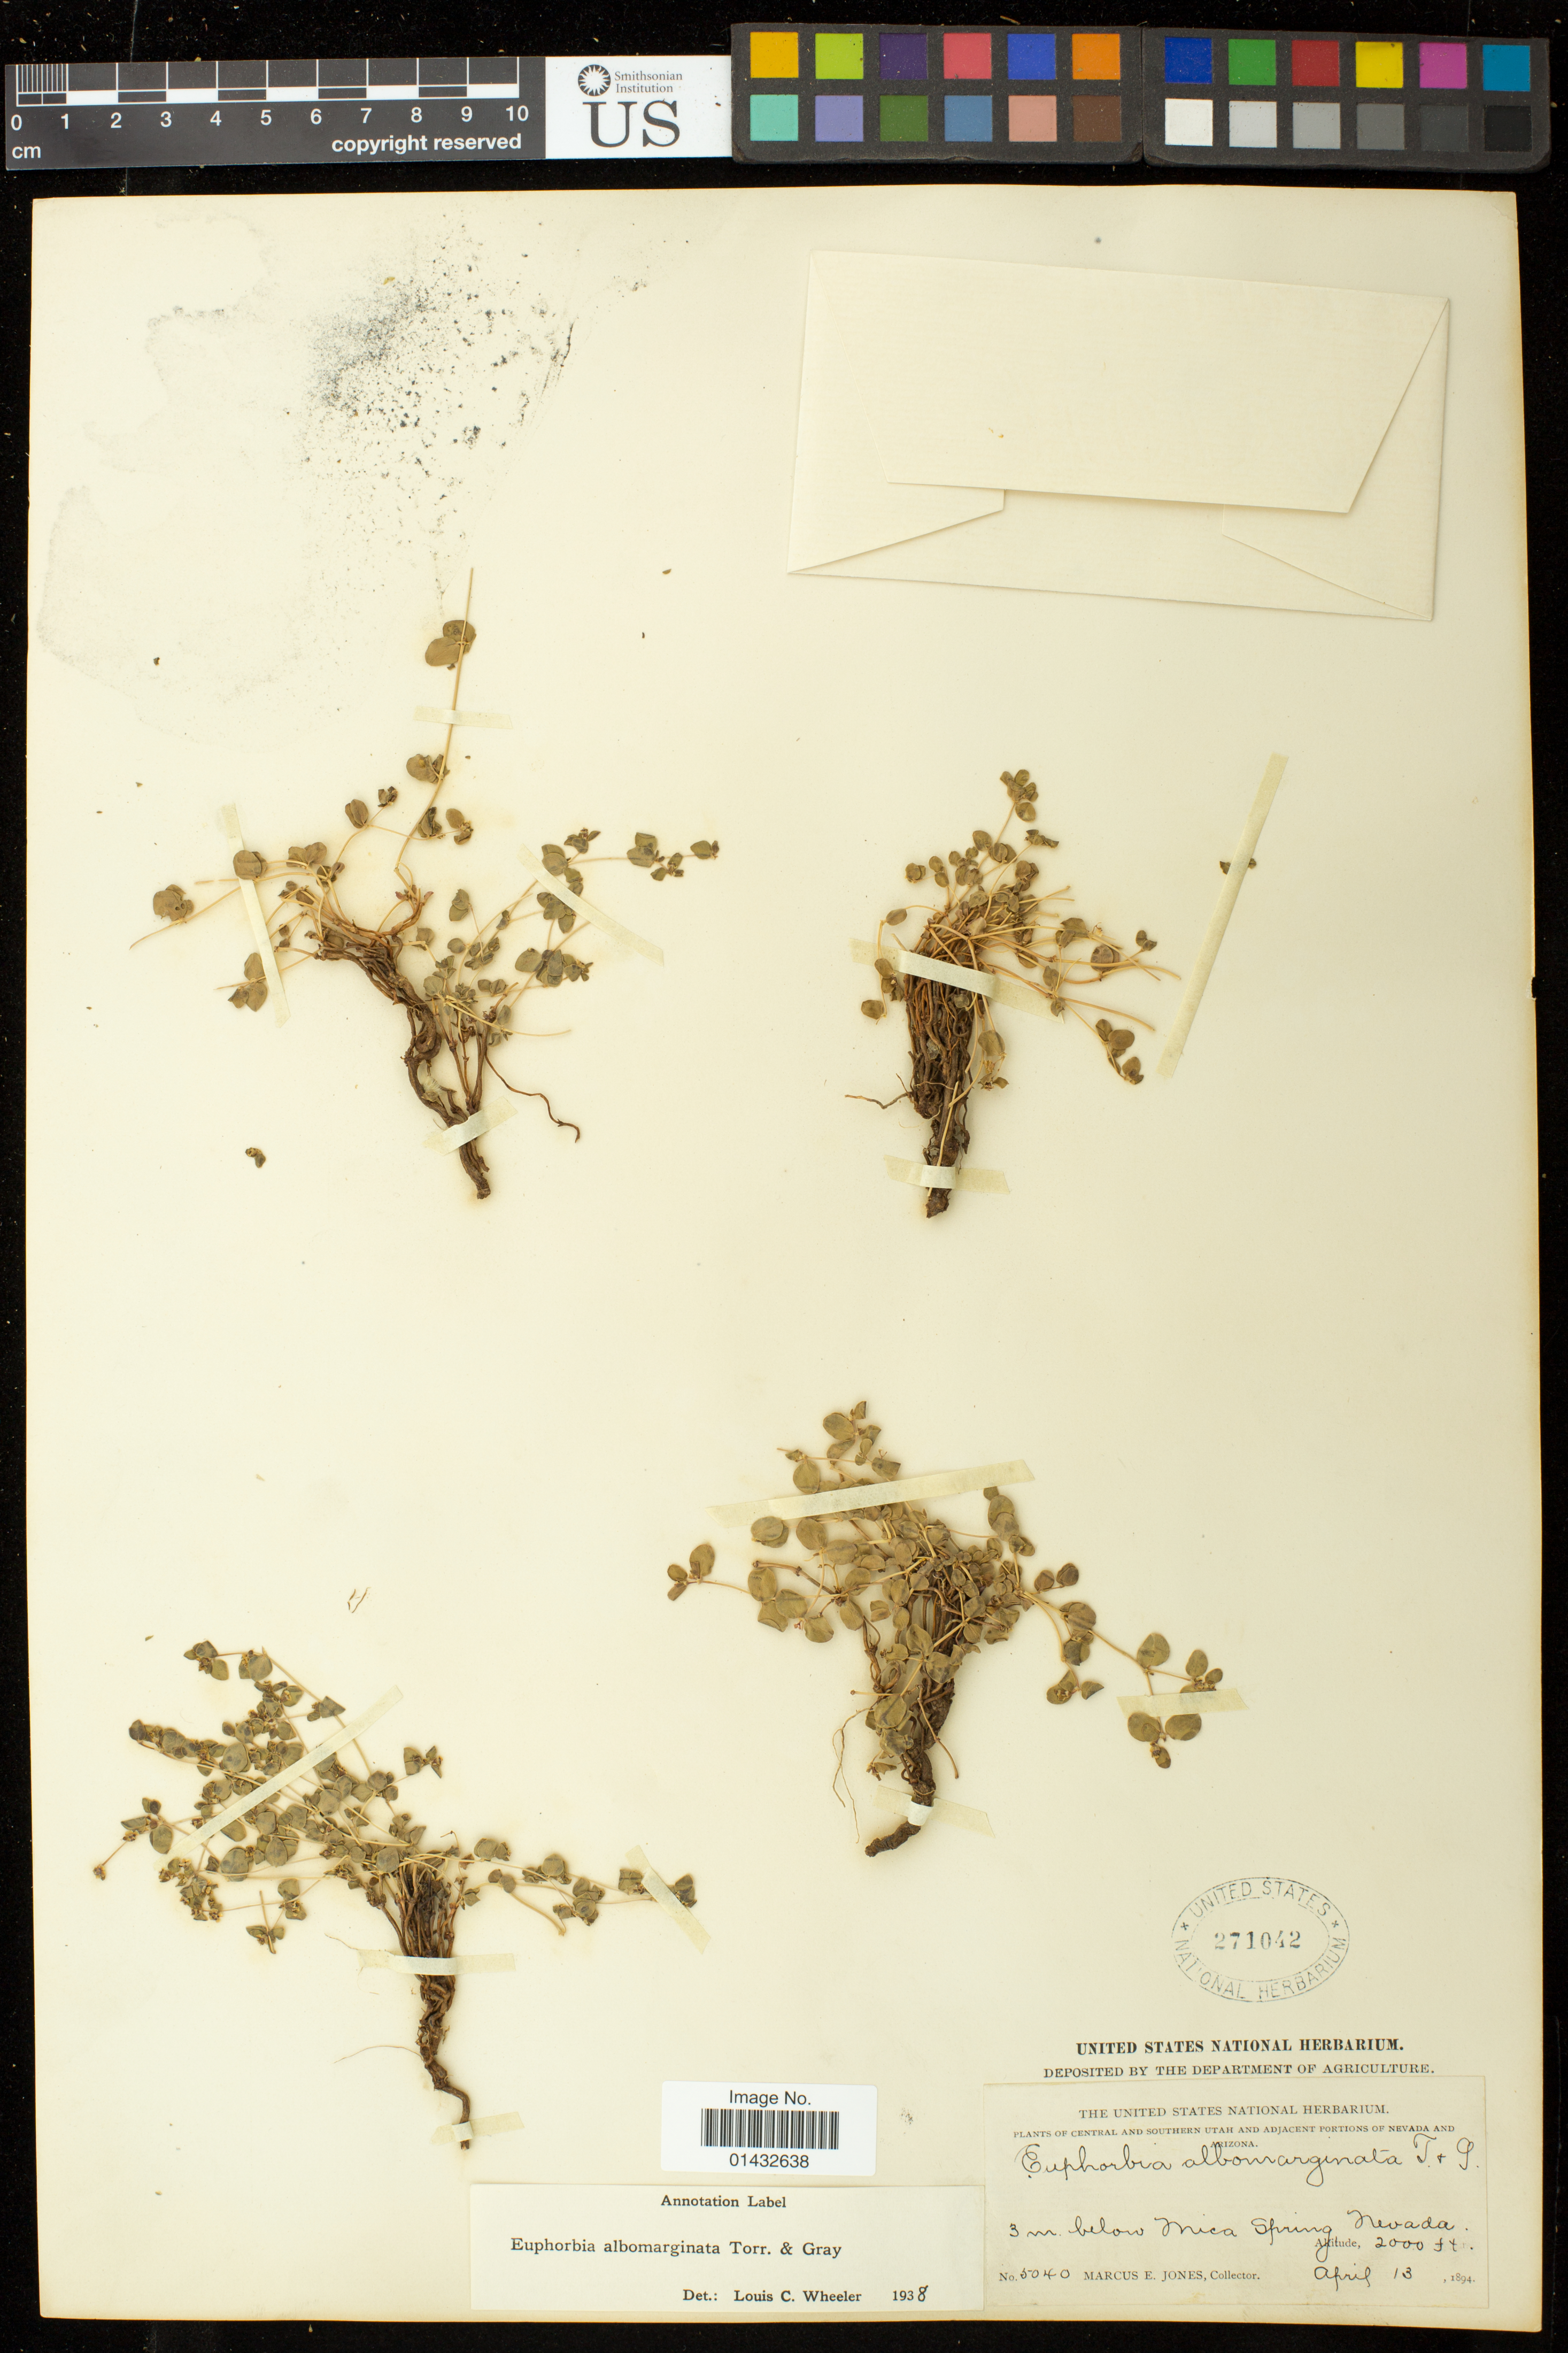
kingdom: Plantae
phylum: Tracheophyta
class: Magnoliopsida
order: Malpighiales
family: Euphorbiaceae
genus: Euphorbia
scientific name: Euphorbia albomarginata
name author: Torr. & A. Gray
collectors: M. E. Jones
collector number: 5040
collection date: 1894-04-13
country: United States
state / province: Nevada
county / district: Elko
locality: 3 m. below Mica Spring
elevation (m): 610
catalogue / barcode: US 271042